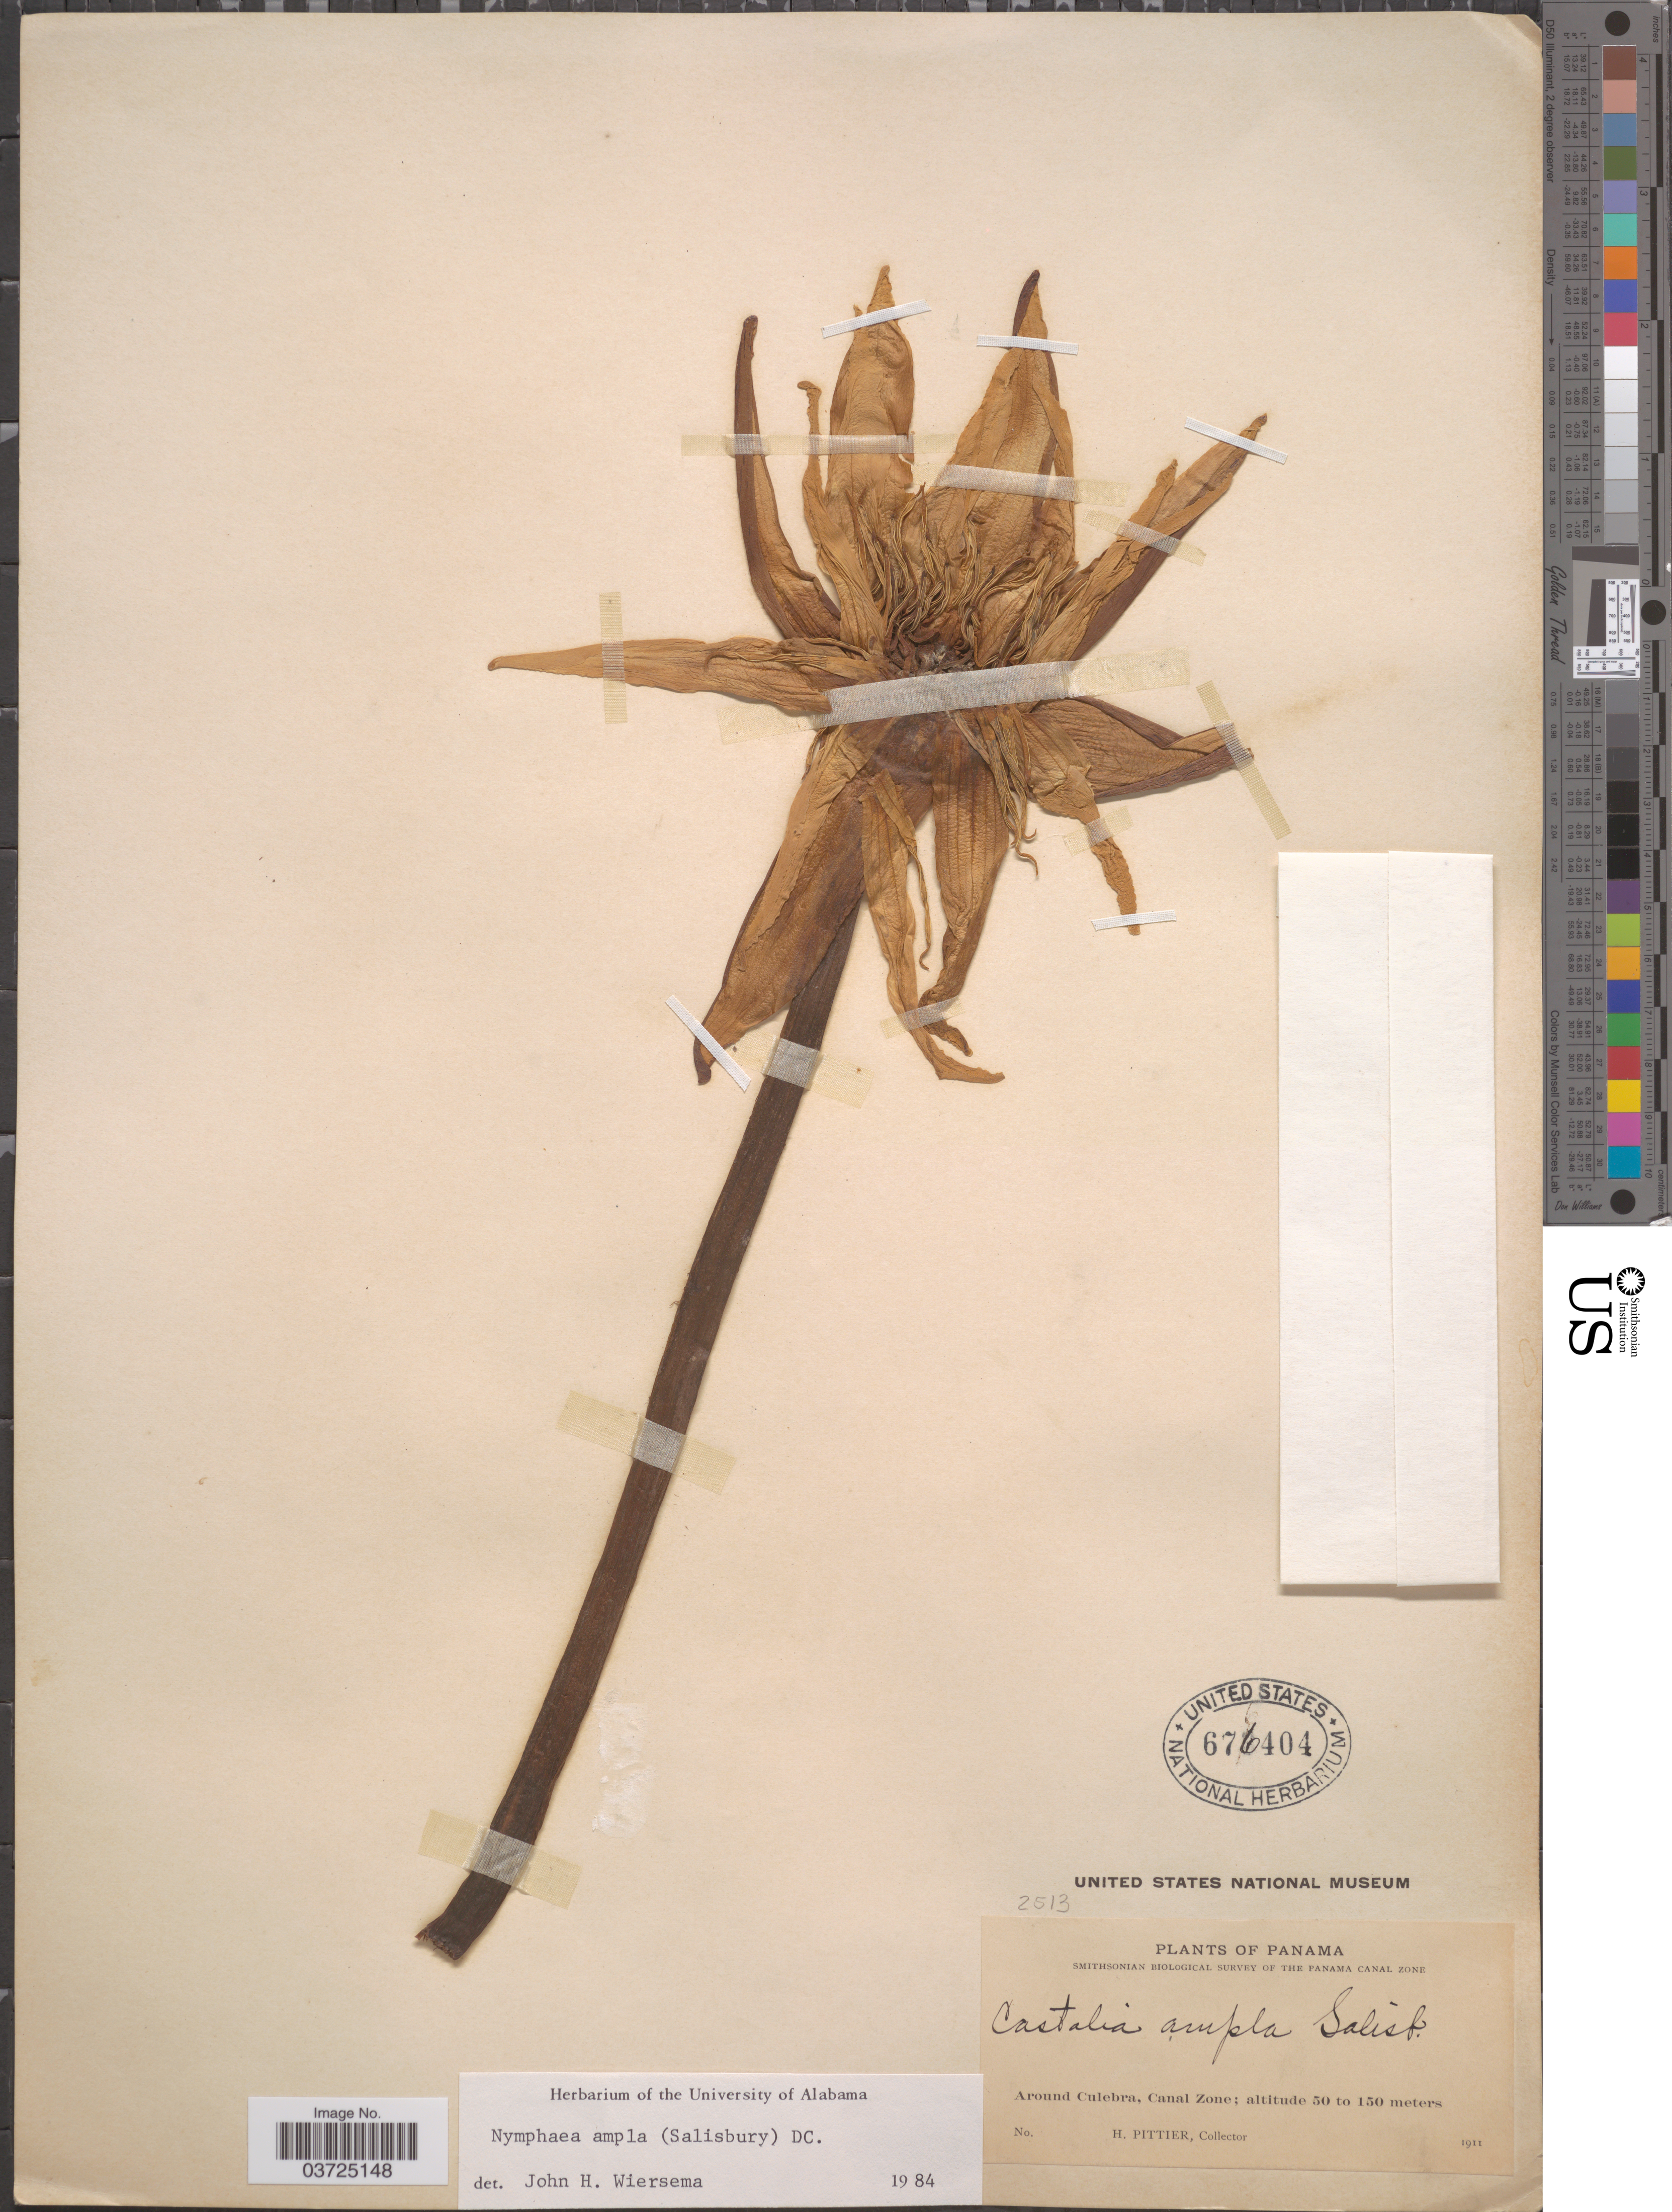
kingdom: Plantae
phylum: Tracheophyta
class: Magnoliopsida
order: Nymphaeales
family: Nymphaeaceae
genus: Nymphaea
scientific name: Nymphaea ampla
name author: (Salisb.) DC.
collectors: H. F. Pittier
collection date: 1911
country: Panama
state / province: Colón / Panamá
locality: Around Culebra, Canal Zone.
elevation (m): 50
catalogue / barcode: US 676404